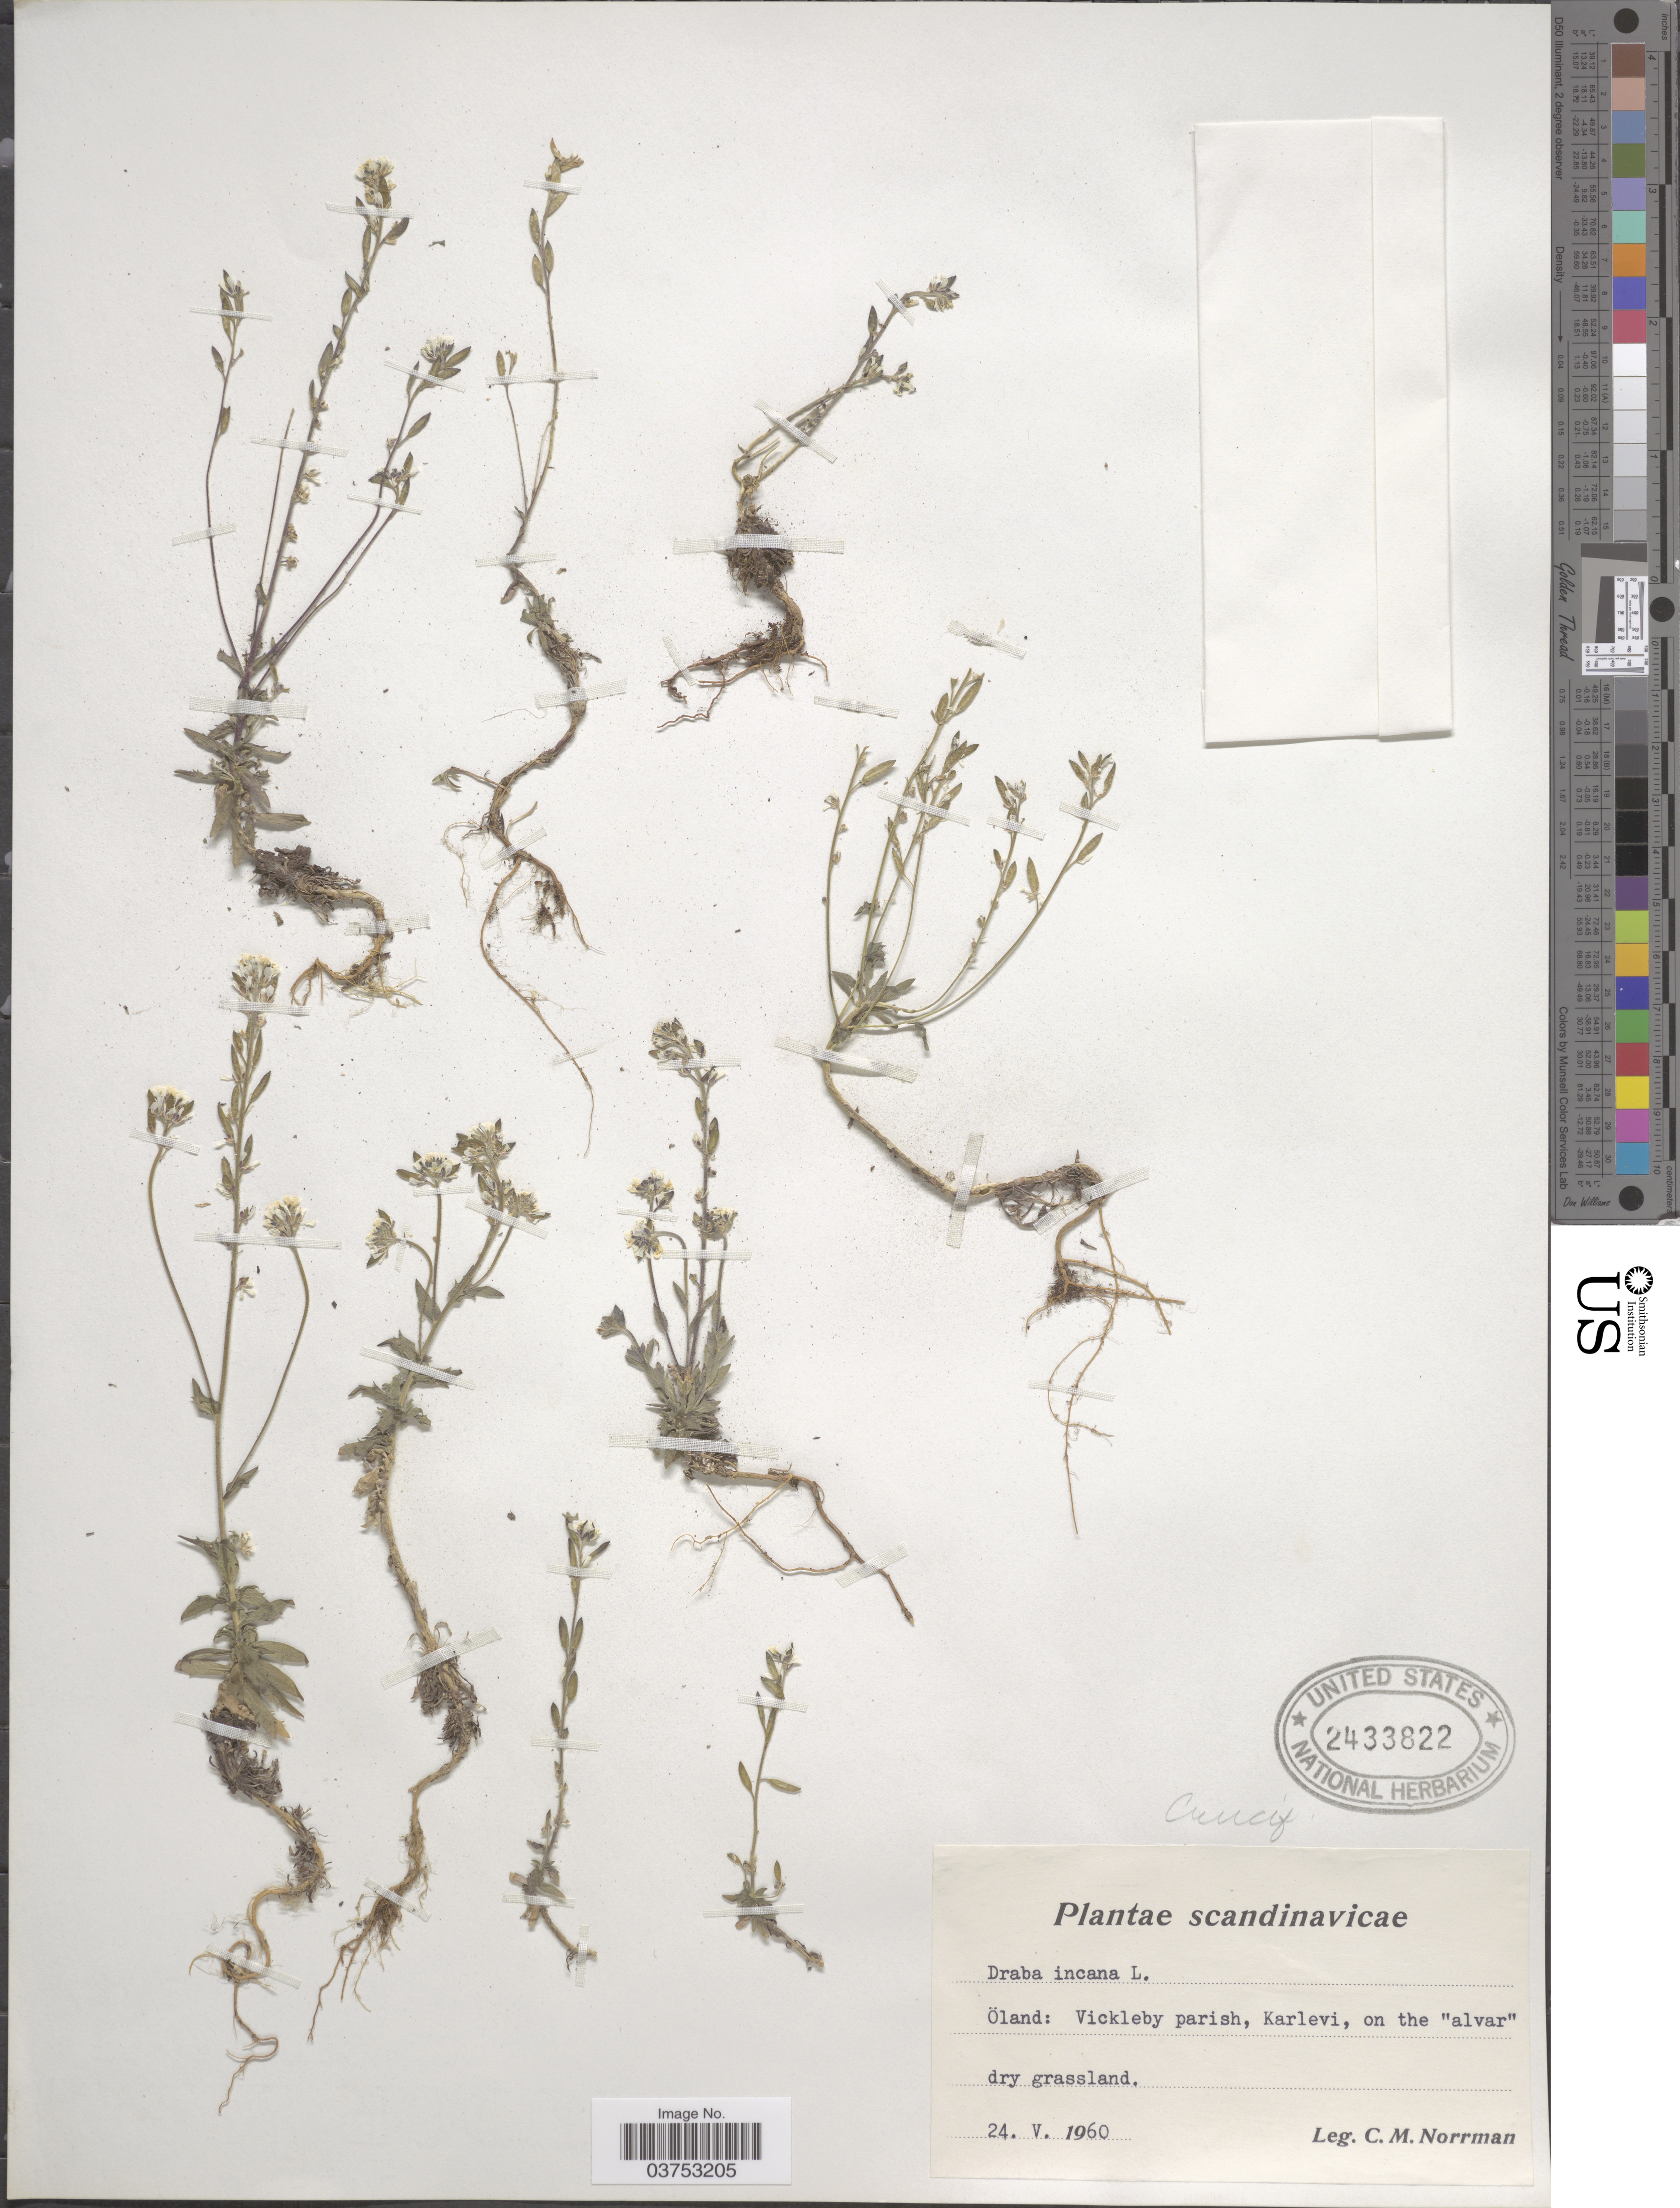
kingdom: Plantae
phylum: Tracheophyta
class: Magnoliopsida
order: Brassicales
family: Brassicaceae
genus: Draba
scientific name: Draba incana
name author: L.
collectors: C. Norrman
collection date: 1960-05-24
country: Sweden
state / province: Kalmar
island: Oland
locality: Scandinavicae. Öland: Vickleby parish, Karlevi, on the 'alvar' dry grassland.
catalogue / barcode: US 2433822